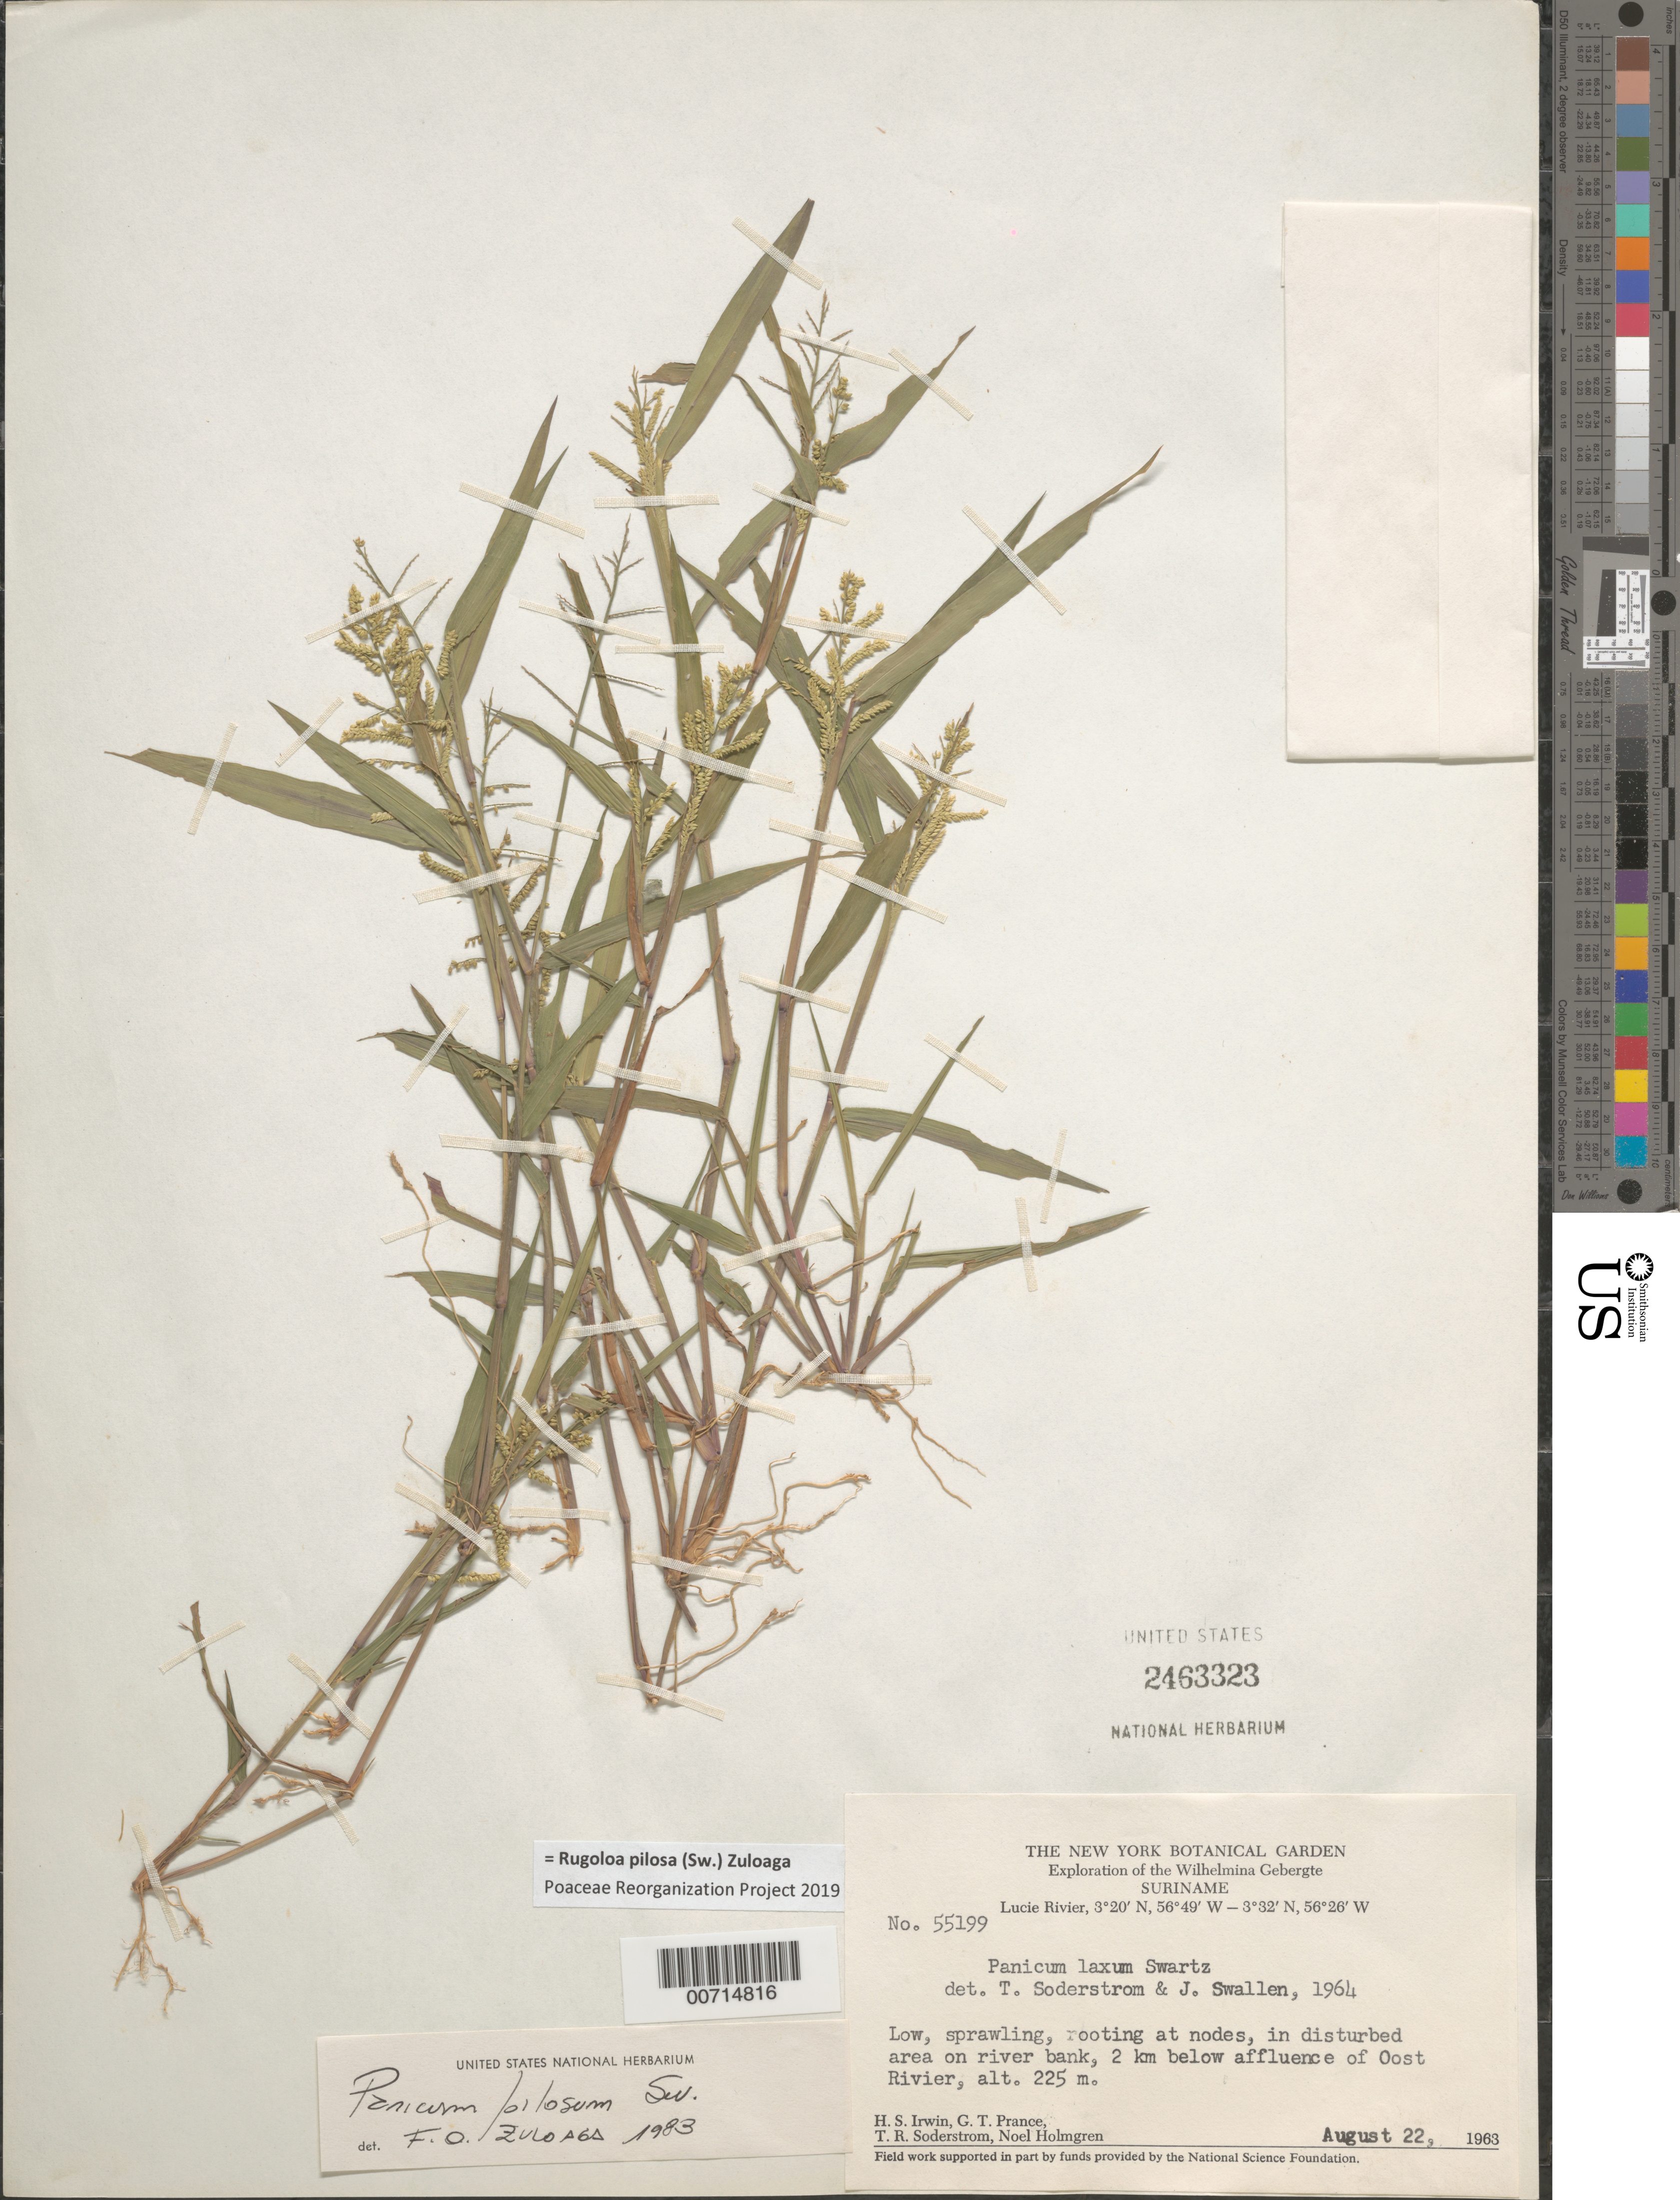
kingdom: Plantae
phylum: Tracheophyta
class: Liliopsida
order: Poales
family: Poaceae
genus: Panicum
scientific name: Panicum pilosum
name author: Sw.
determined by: Zuloaga, F. O.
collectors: H. Irwin, G. T. Prance, T. R. Soderstrom & N. H. Holmgren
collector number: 55199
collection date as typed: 22-Aug-63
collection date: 1963-08-22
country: Suriname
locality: Lucie R. ca 2 km below affluence of Oost R., Wilhelmina Gebergte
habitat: Disturbed area on river bank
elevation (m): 225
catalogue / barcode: US 2463323